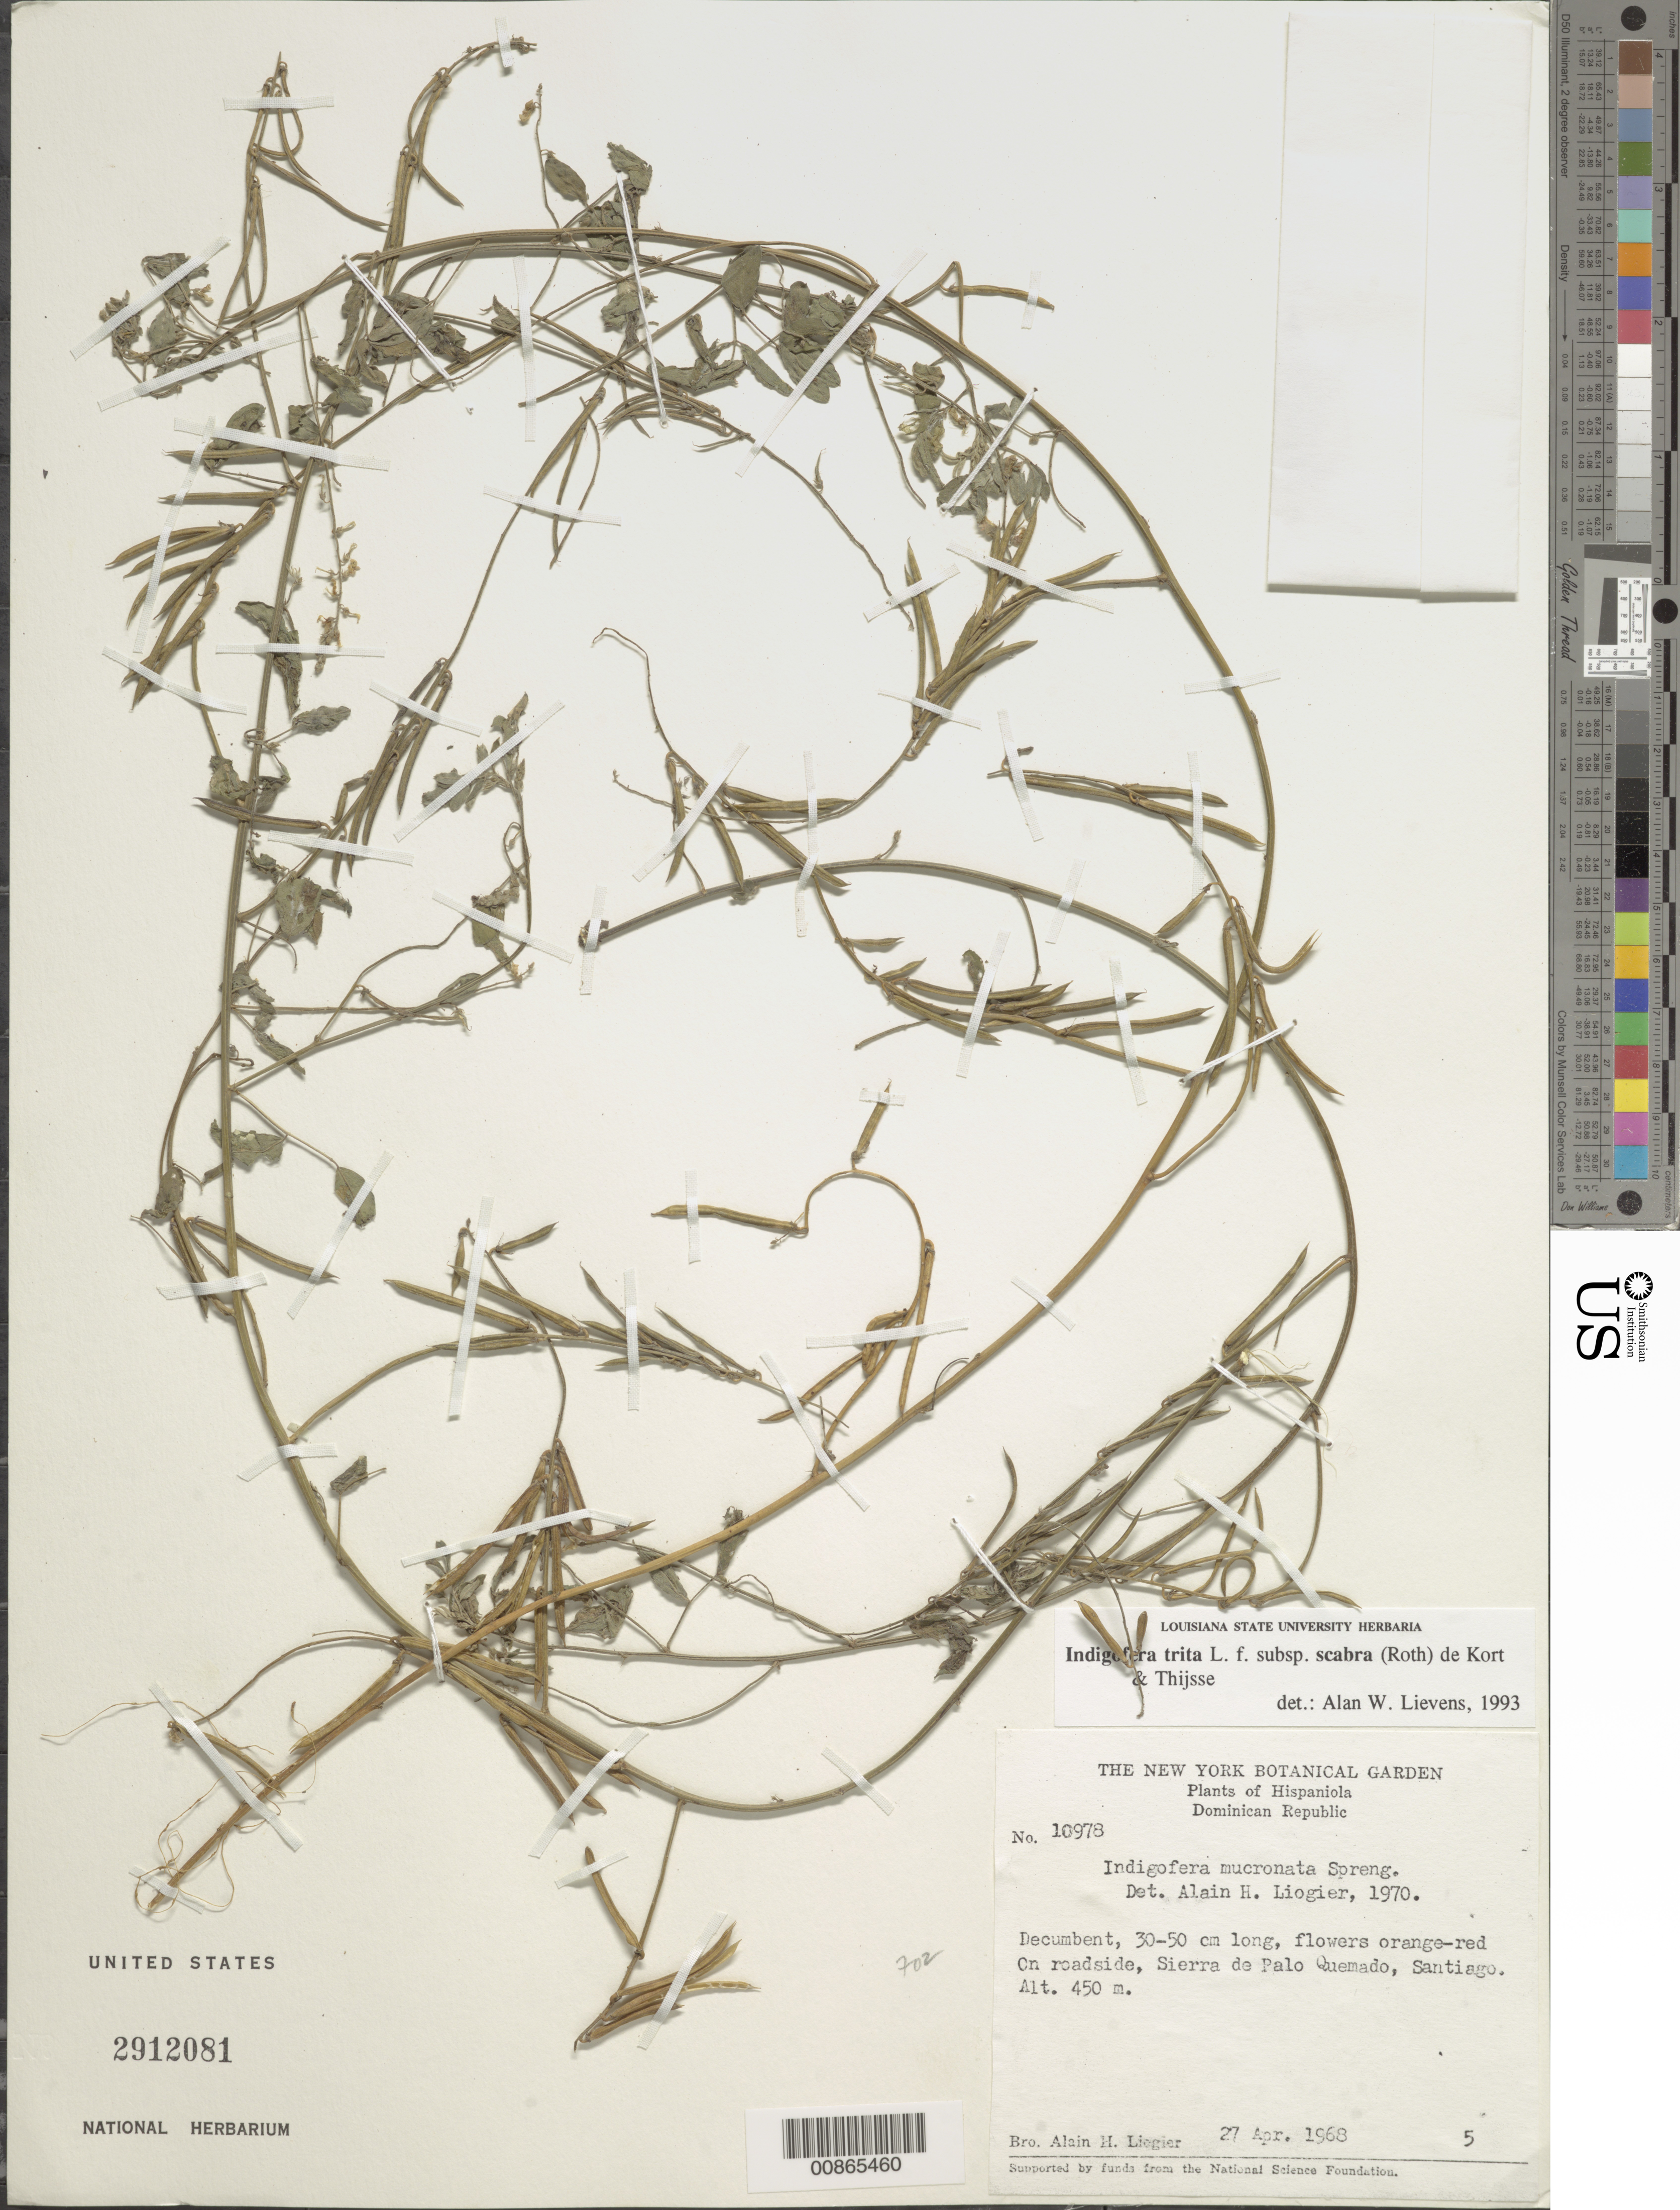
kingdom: Plantae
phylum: Tracheophyta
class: Magnoliopsida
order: Fabales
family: Fabaceae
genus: Indigofera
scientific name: Indigofera trita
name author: L. f.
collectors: A. H. Liogier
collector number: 10978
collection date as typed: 27 Apr 1968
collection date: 1968-04-27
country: Dominican Republic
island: Hispaniola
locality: Sierra de Palo Quemado, Santiago.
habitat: On roadside.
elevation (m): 450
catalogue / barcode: US 2912081